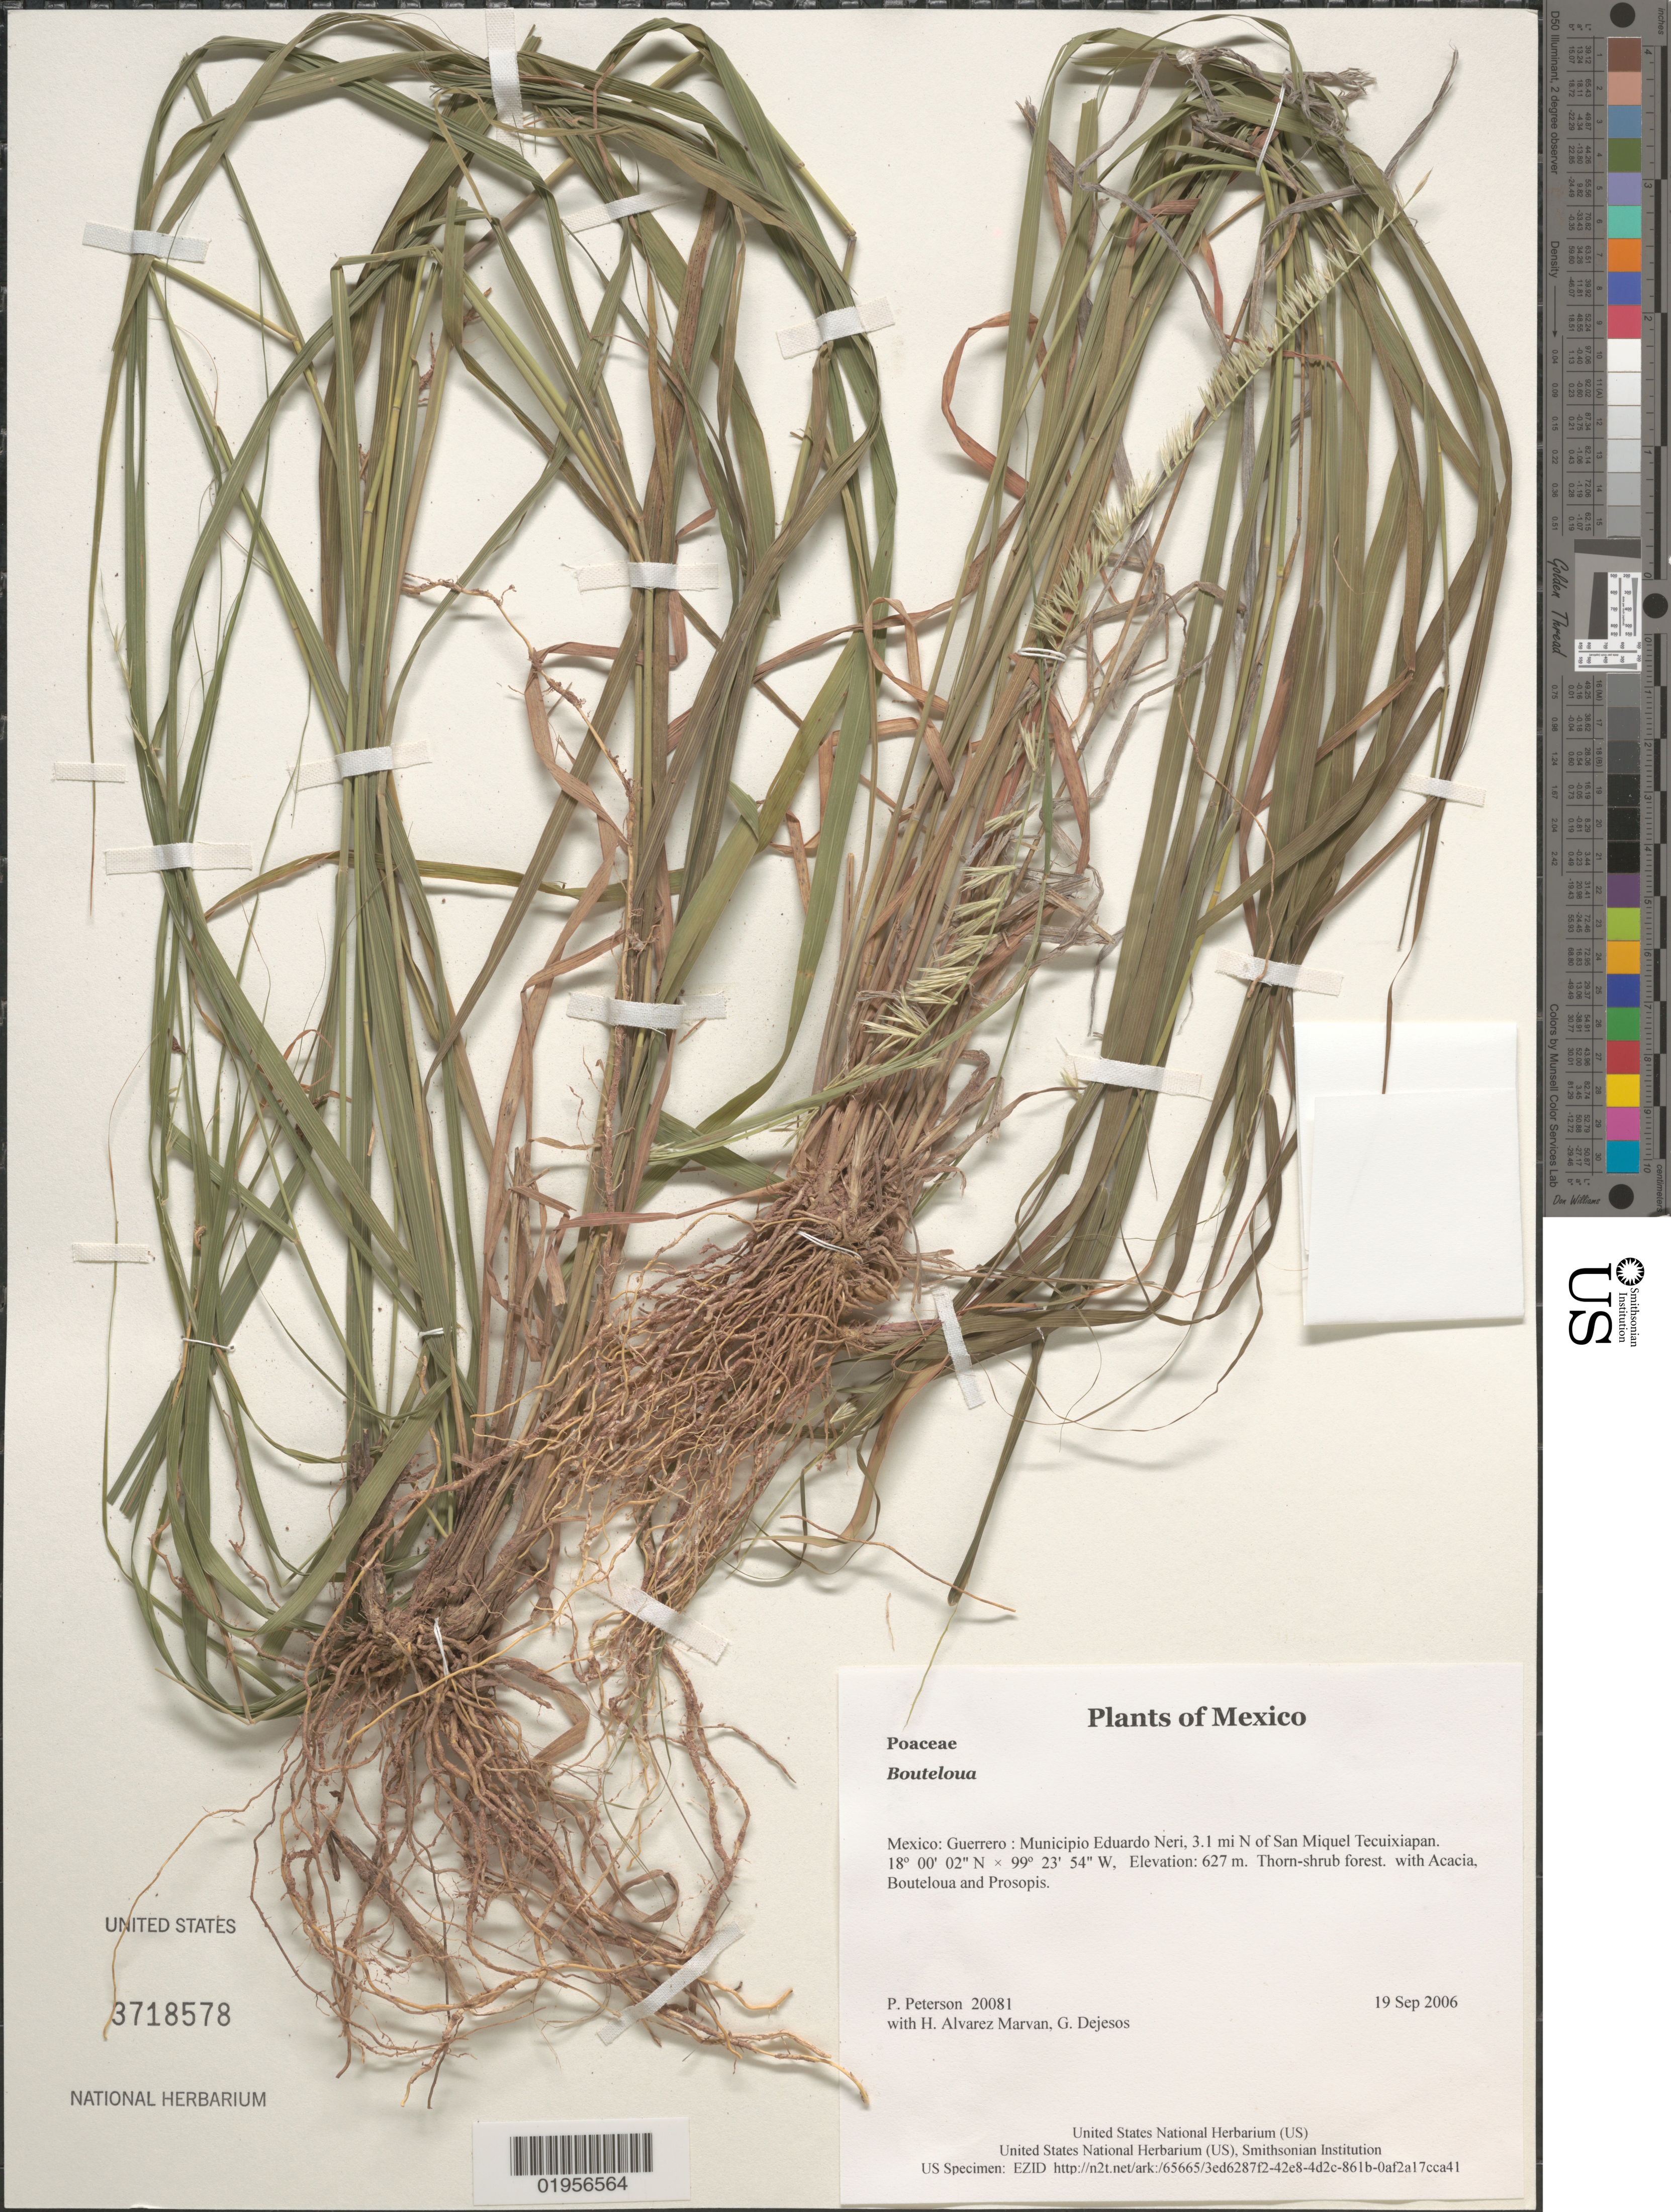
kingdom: Plantae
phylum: Tracheophyta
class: Liliopsida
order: Poales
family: Poaceae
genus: Bouteloua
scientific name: Bouteloua sp.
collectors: P. M. Peterson, H. Alvarez Marvan & G. Dejesos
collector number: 20081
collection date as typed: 19 Sep 2006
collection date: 2006-09-19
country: Mexico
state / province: Guerrero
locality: Municipio Eduardo Neri, 3.1 mi N of San Miquel Tecuixiapan.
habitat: Thorn-shrub forest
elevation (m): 627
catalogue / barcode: US 3718578